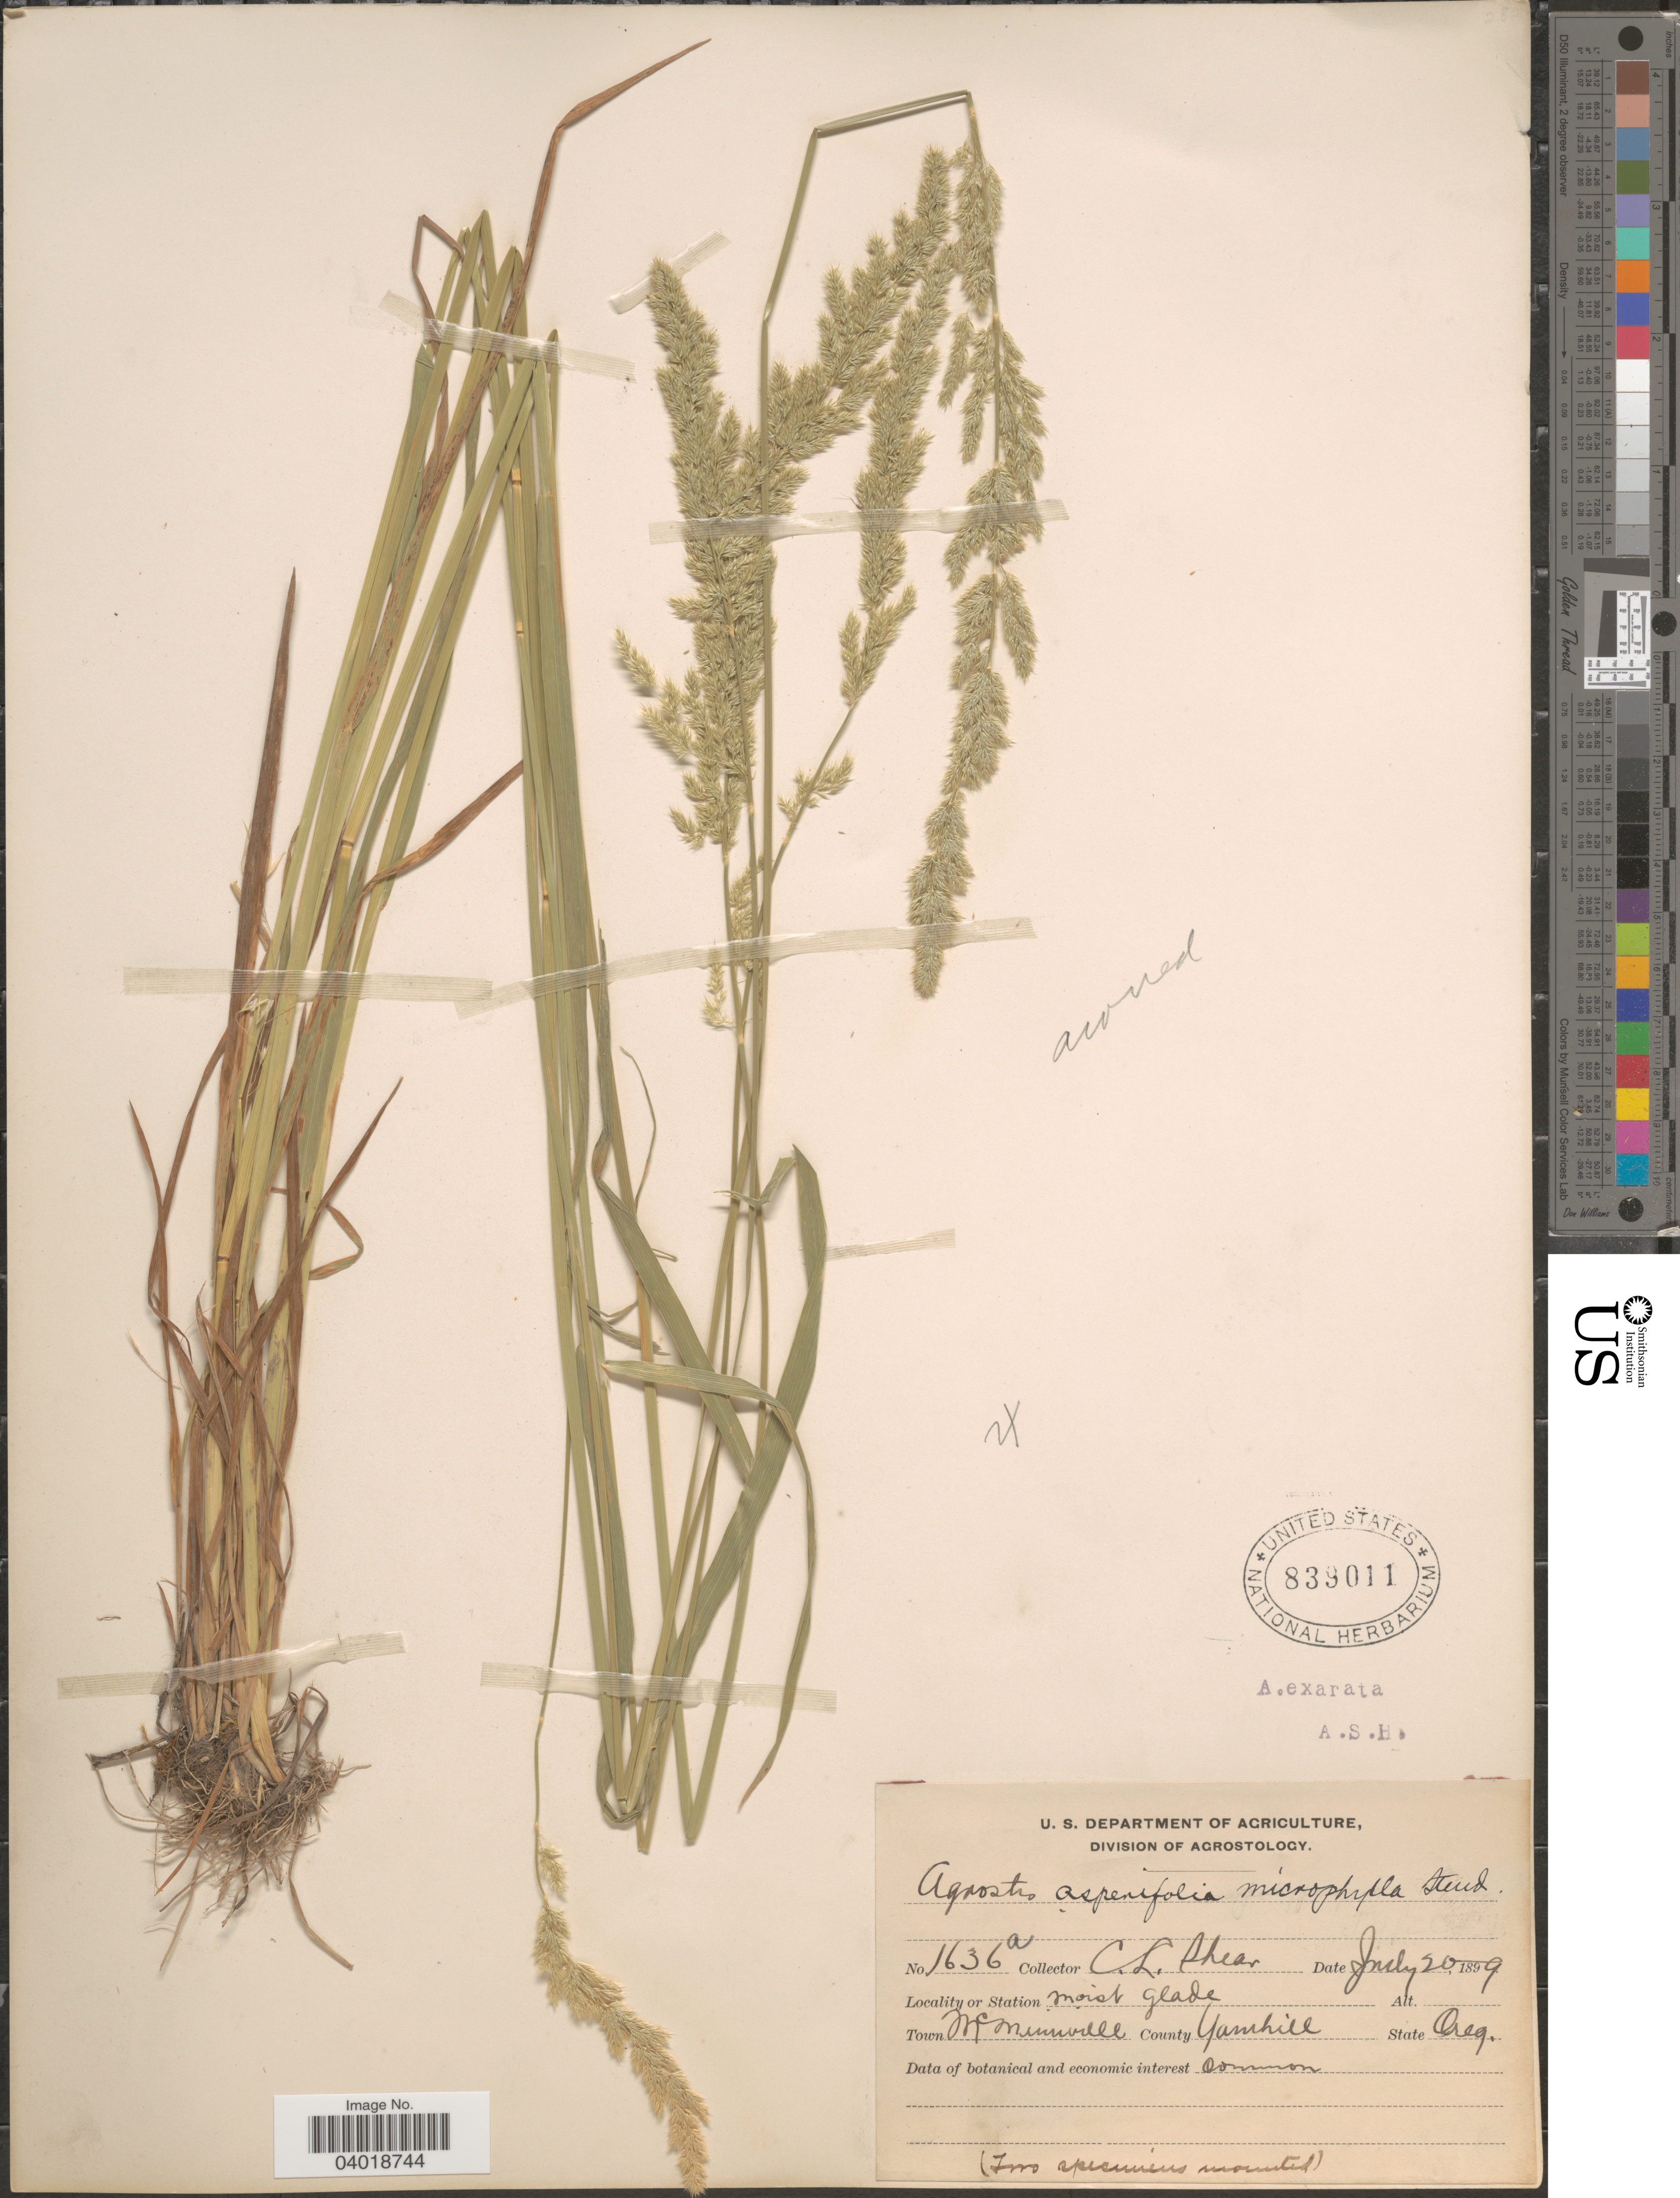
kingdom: Plantae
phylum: Tracheophyta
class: Liliopsida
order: Poales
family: Poaceae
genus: Agrostis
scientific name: Agrostis exarata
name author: Trin.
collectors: C. L. Shear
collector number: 1636a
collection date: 1899-07-20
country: United States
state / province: Oregon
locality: Station moist glade. Town McMinnville. County Yamhill.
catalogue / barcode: US 839011